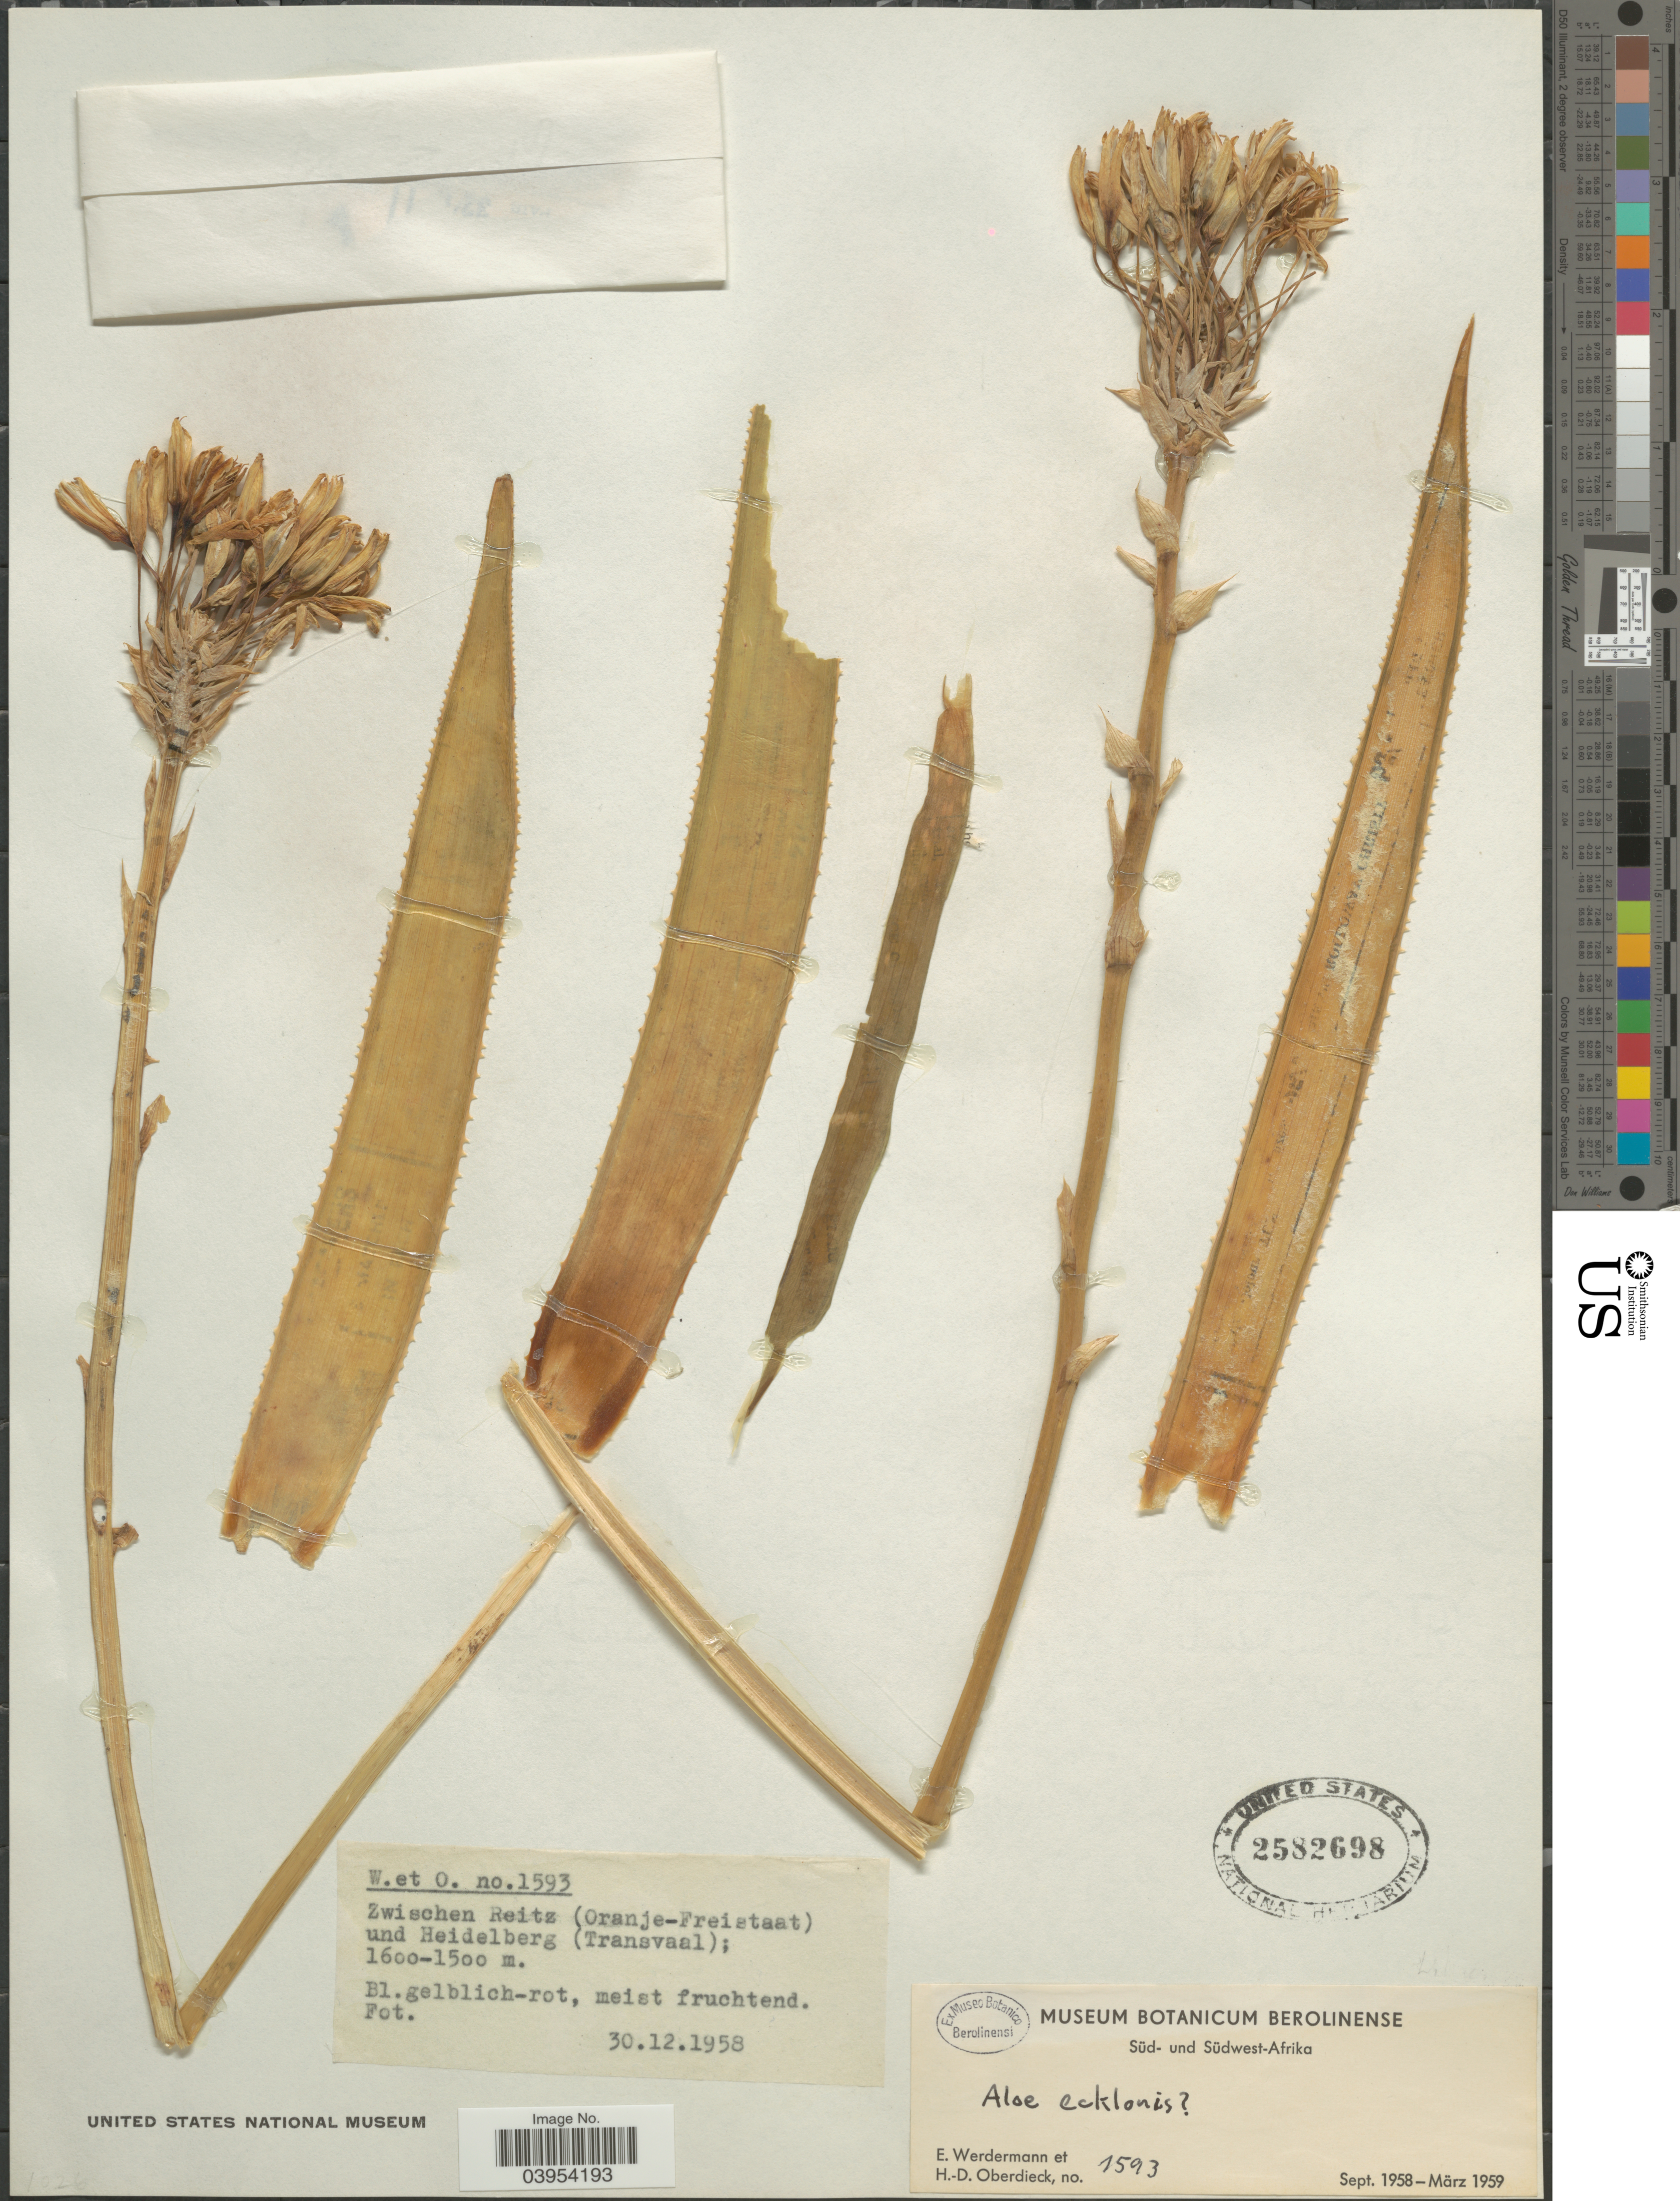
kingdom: Plantae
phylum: Tracheophyta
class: Liliopsida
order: Asparagales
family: Asphodelaceae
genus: Aloe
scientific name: Aloe ecklonis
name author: Salm-Dyck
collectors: E. Werdermann & H. Oberdieck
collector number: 1593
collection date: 1958-12-20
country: South Africa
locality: Zwischen Reitz (Oranje-Freistraat) und Heidelberg (Transvaal).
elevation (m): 1500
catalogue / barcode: US 2582698